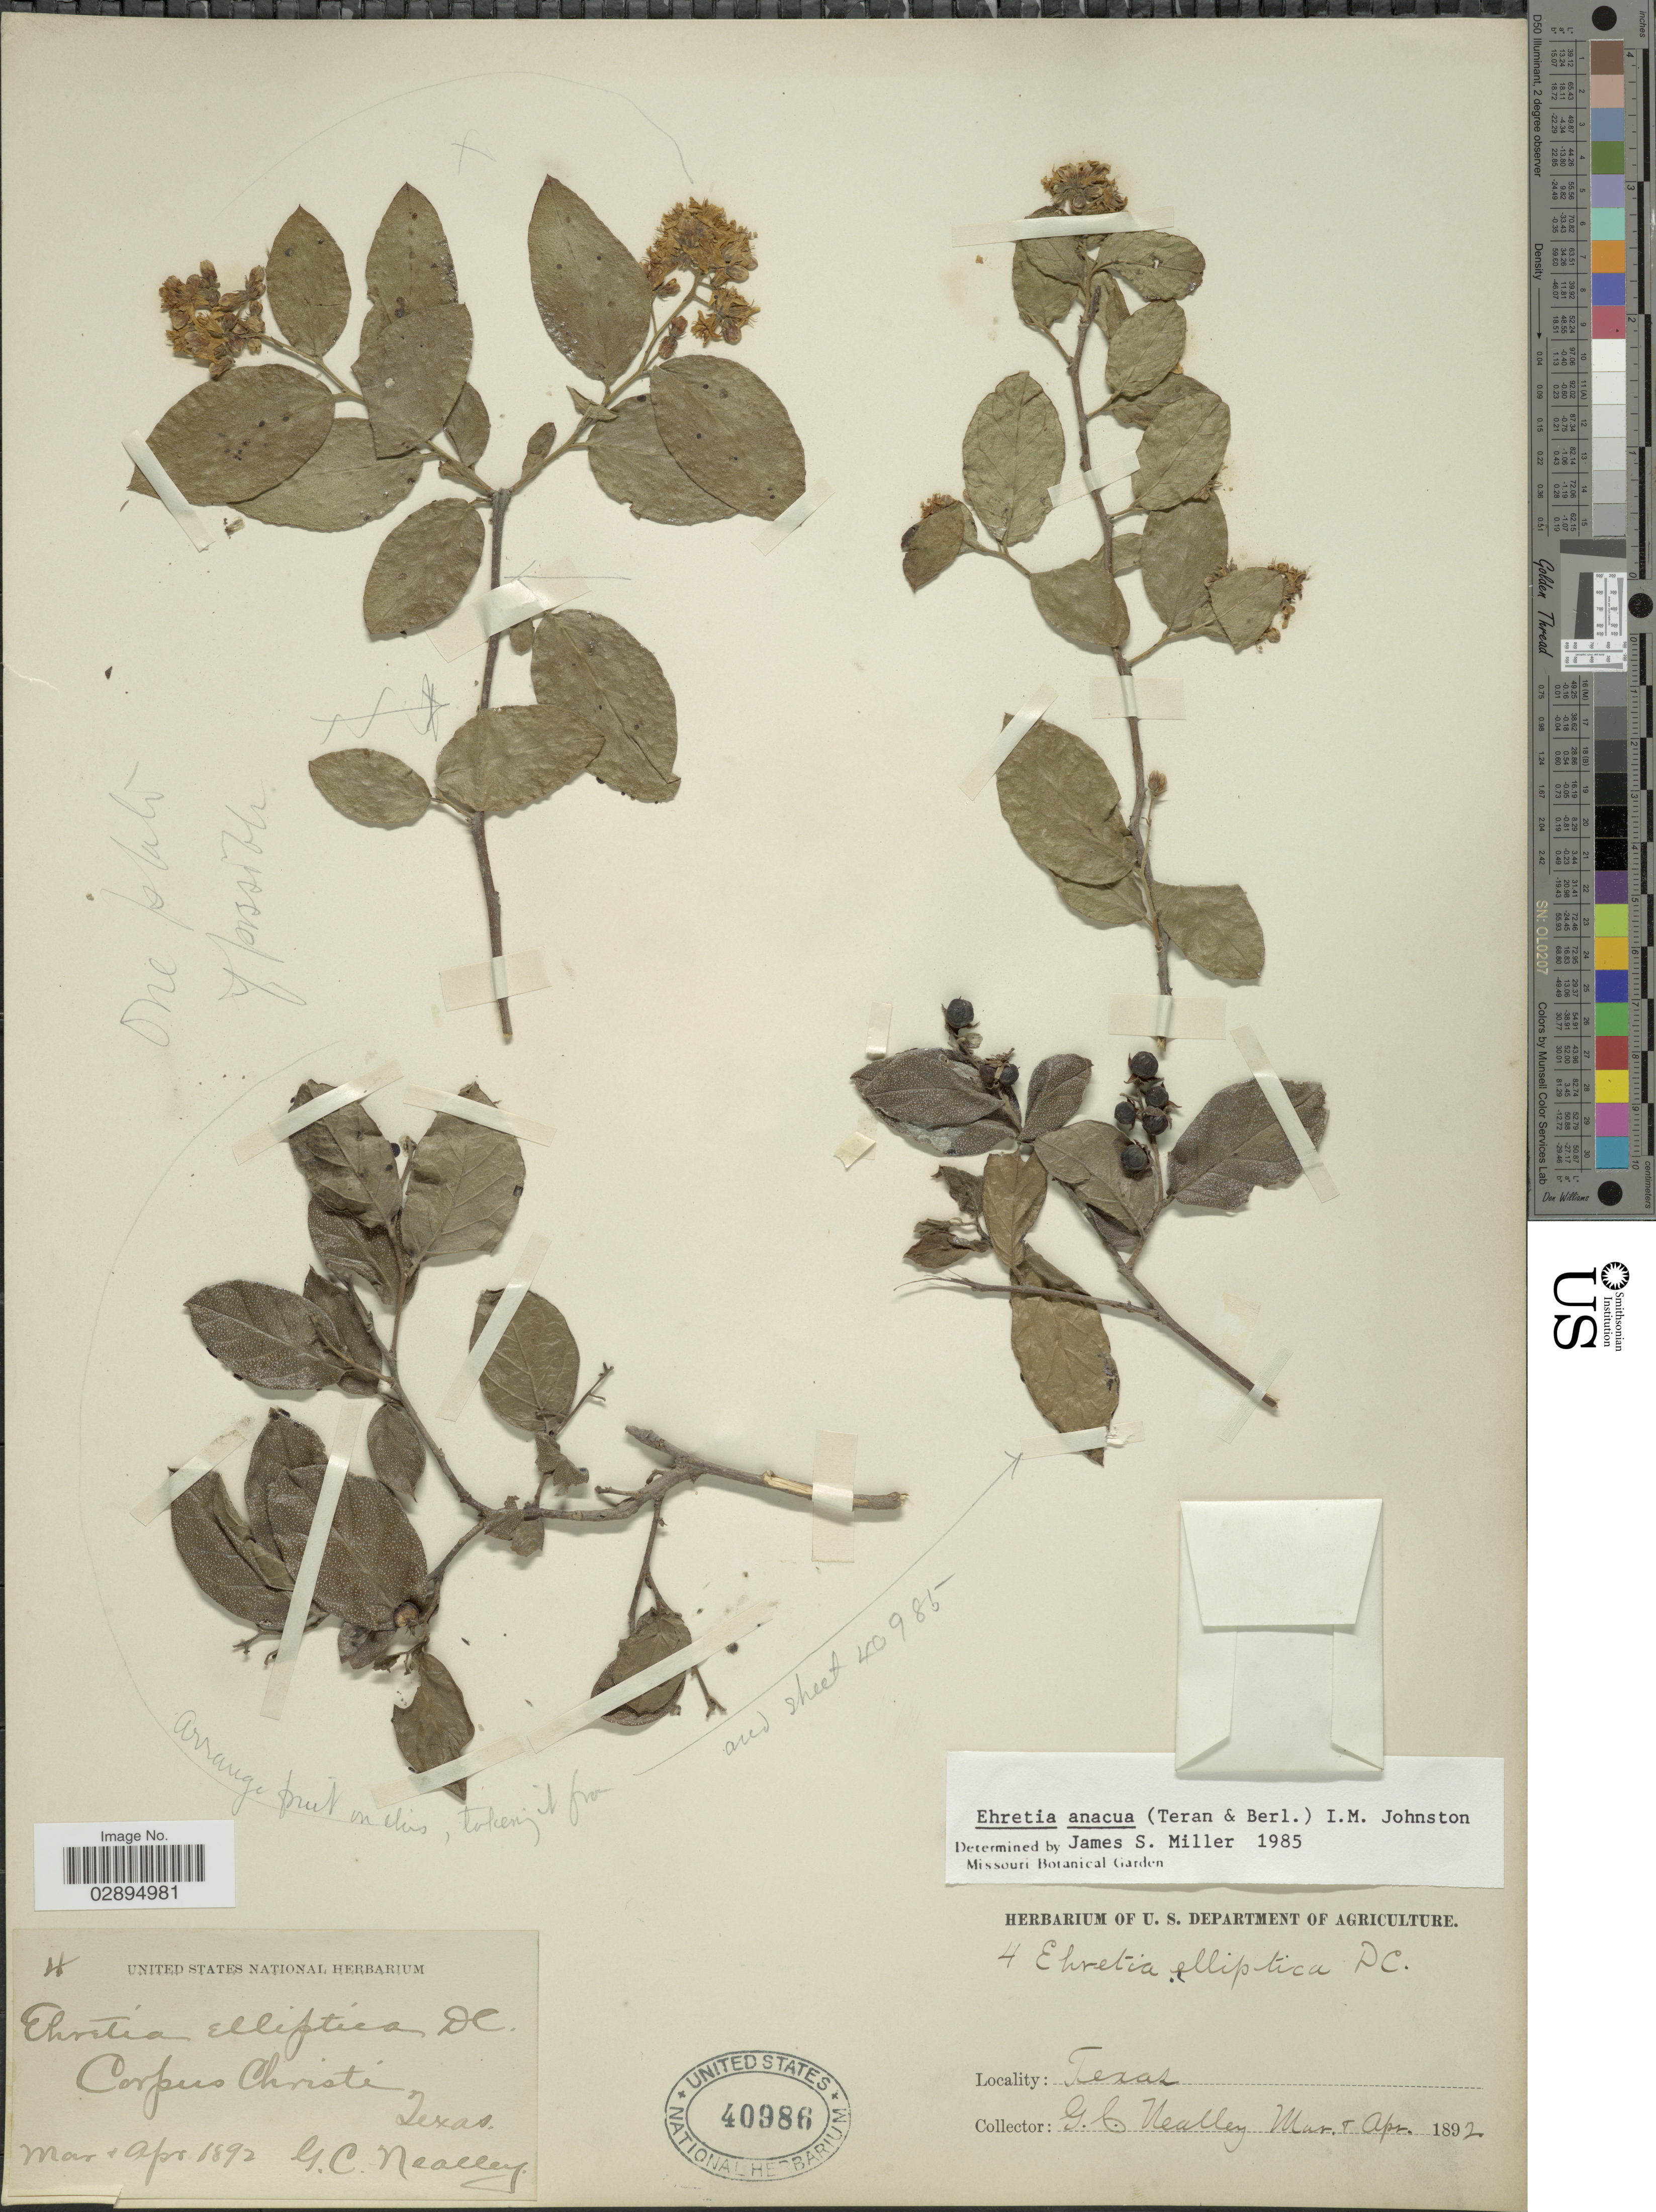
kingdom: Plantae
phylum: Tracheophyta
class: Magnoliopsida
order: Boraginales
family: Ehretiaceae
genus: Ehretia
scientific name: Ehretia anacua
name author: (Terán & Berland.) I.M. Johnst.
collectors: G. C. Nealley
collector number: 4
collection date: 1892-03/1892-04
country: United States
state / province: Texas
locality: Corpus Christi.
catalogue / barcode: US 40986